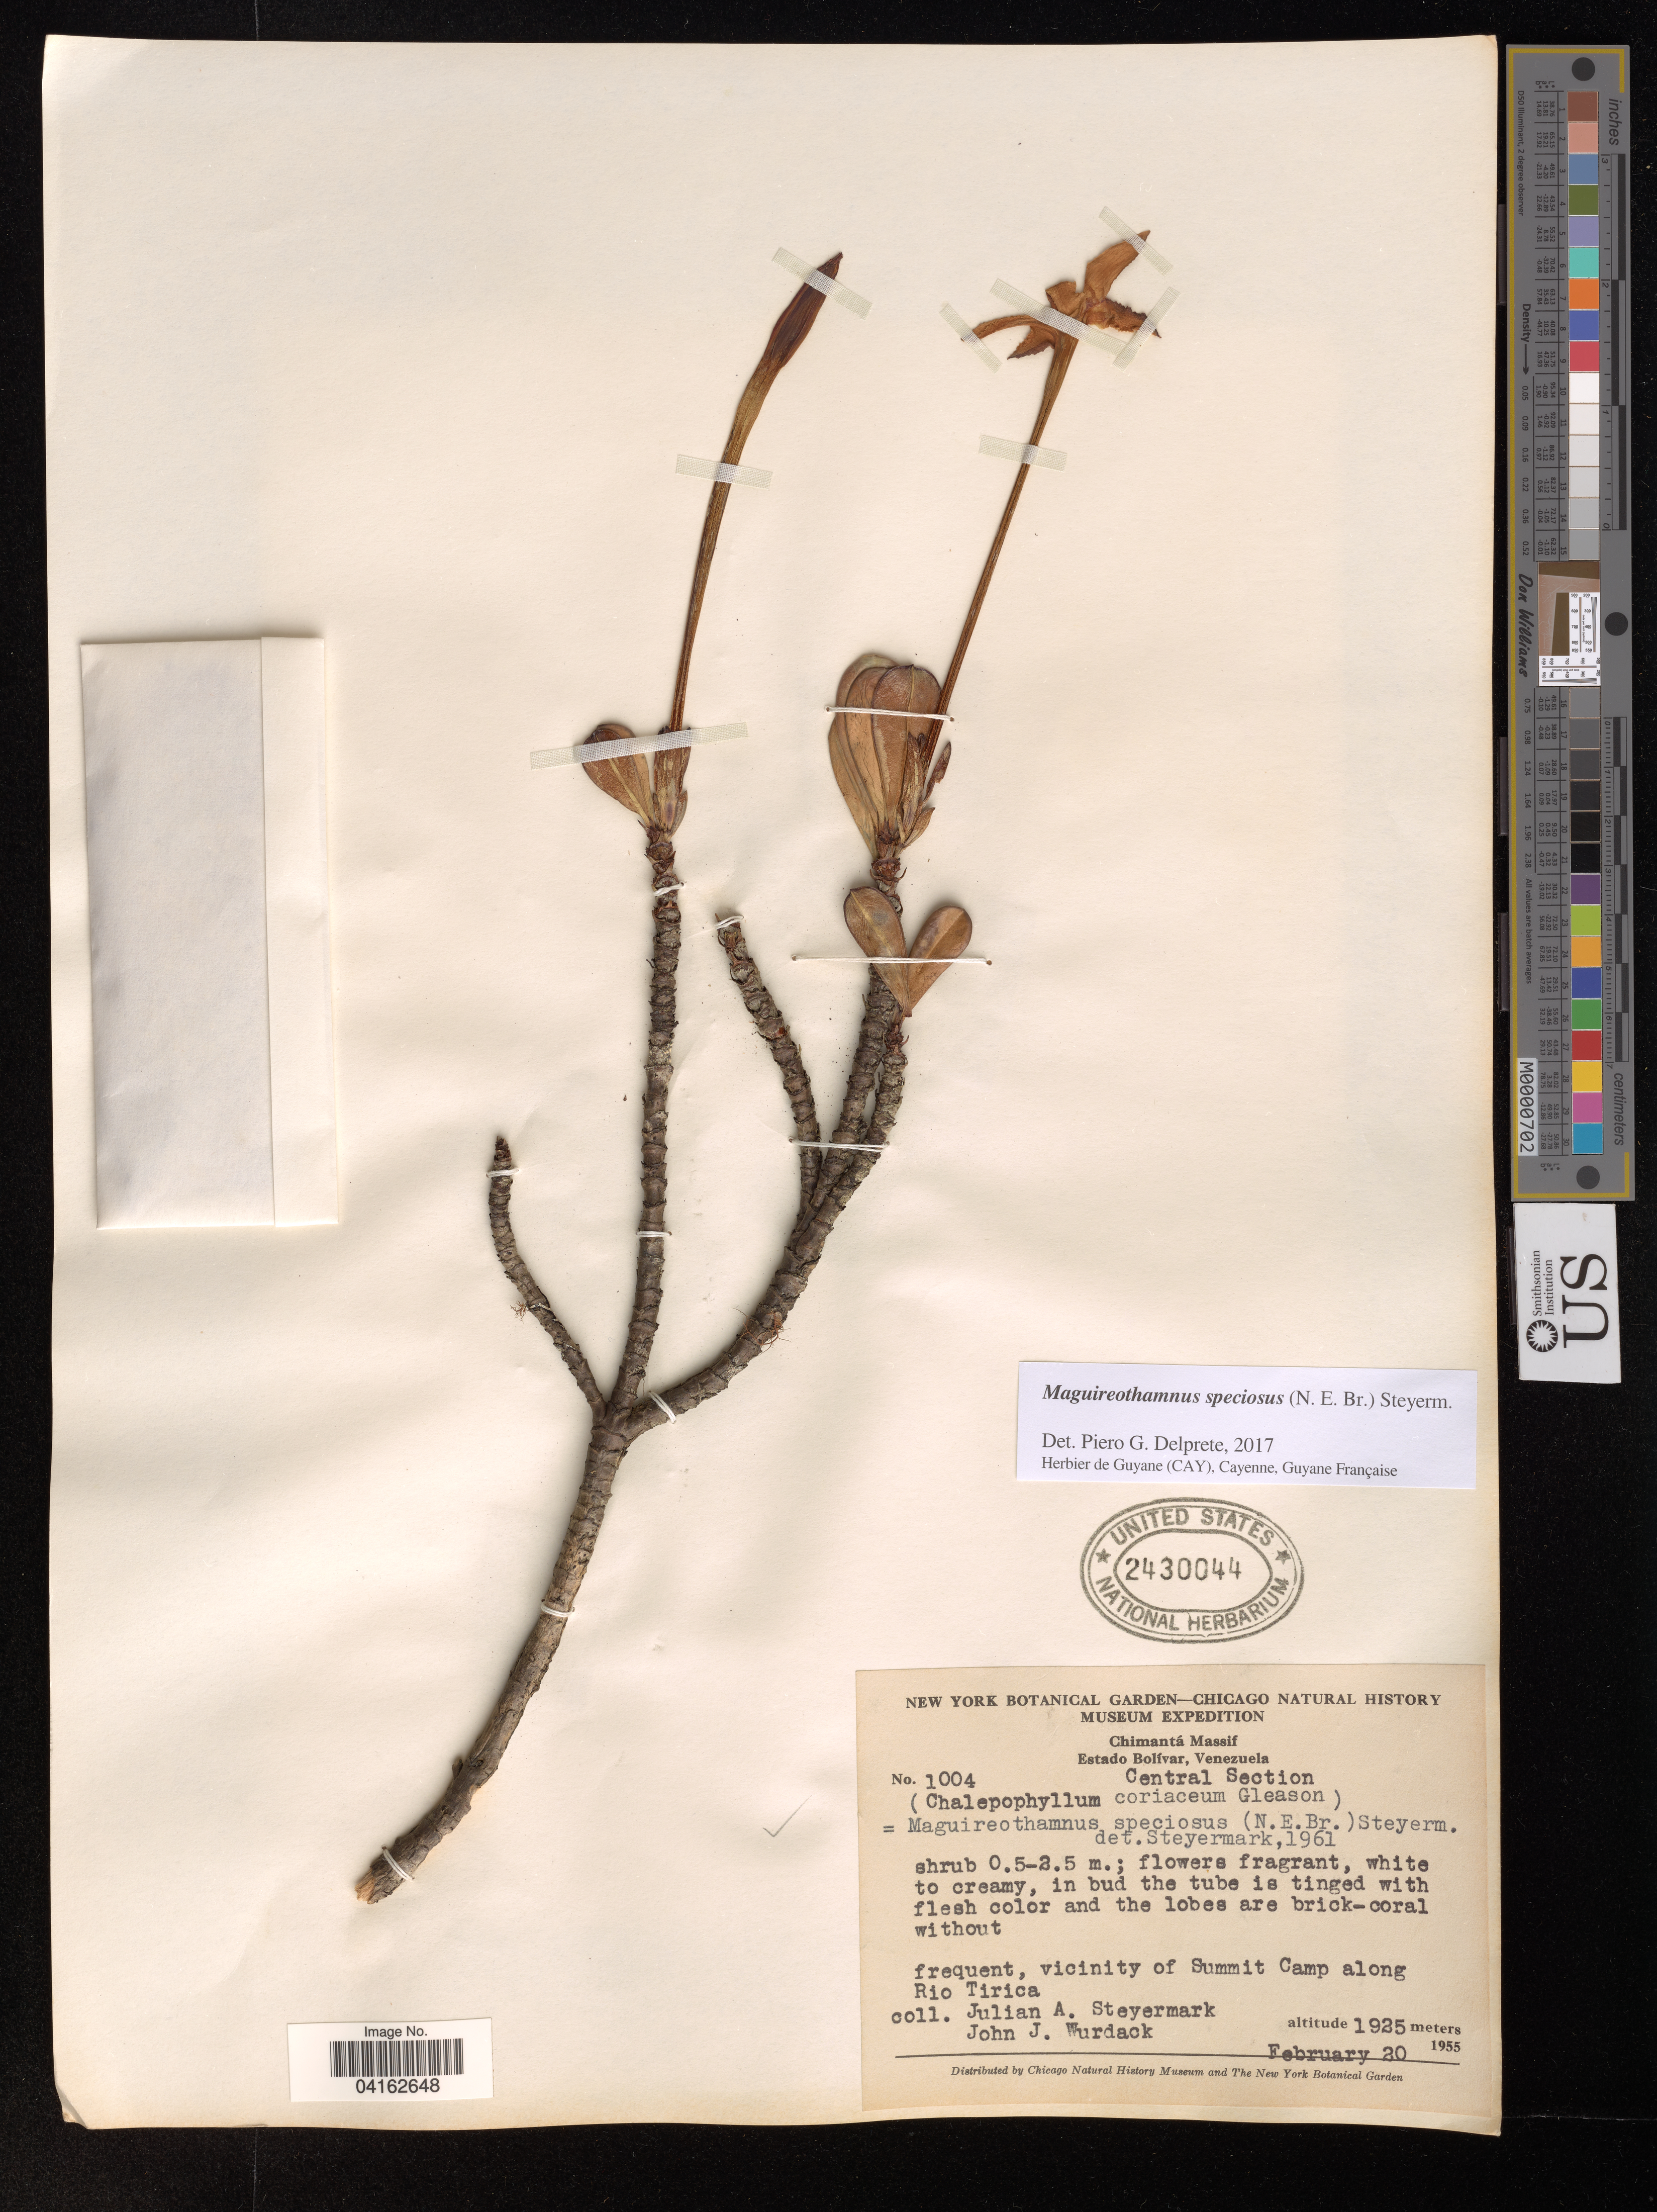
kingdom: Plantae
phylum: Tracheophyta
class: Magnoliopsida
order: Gentianales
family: Rubiaceae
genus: Maguireothamnus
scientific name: Maguireothamnus speciosus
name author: (N.E. Br.) Steyerm.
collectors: J. Steyermark & J. J. Wurdack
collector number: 1004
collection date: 1955-02-20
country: Venezuela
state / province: Bolivar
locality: Chimantá Massif. Central Section. Frequent vicinity of Summit Camp along Rio Tirica.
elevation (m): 1925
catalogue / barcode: US 2430044